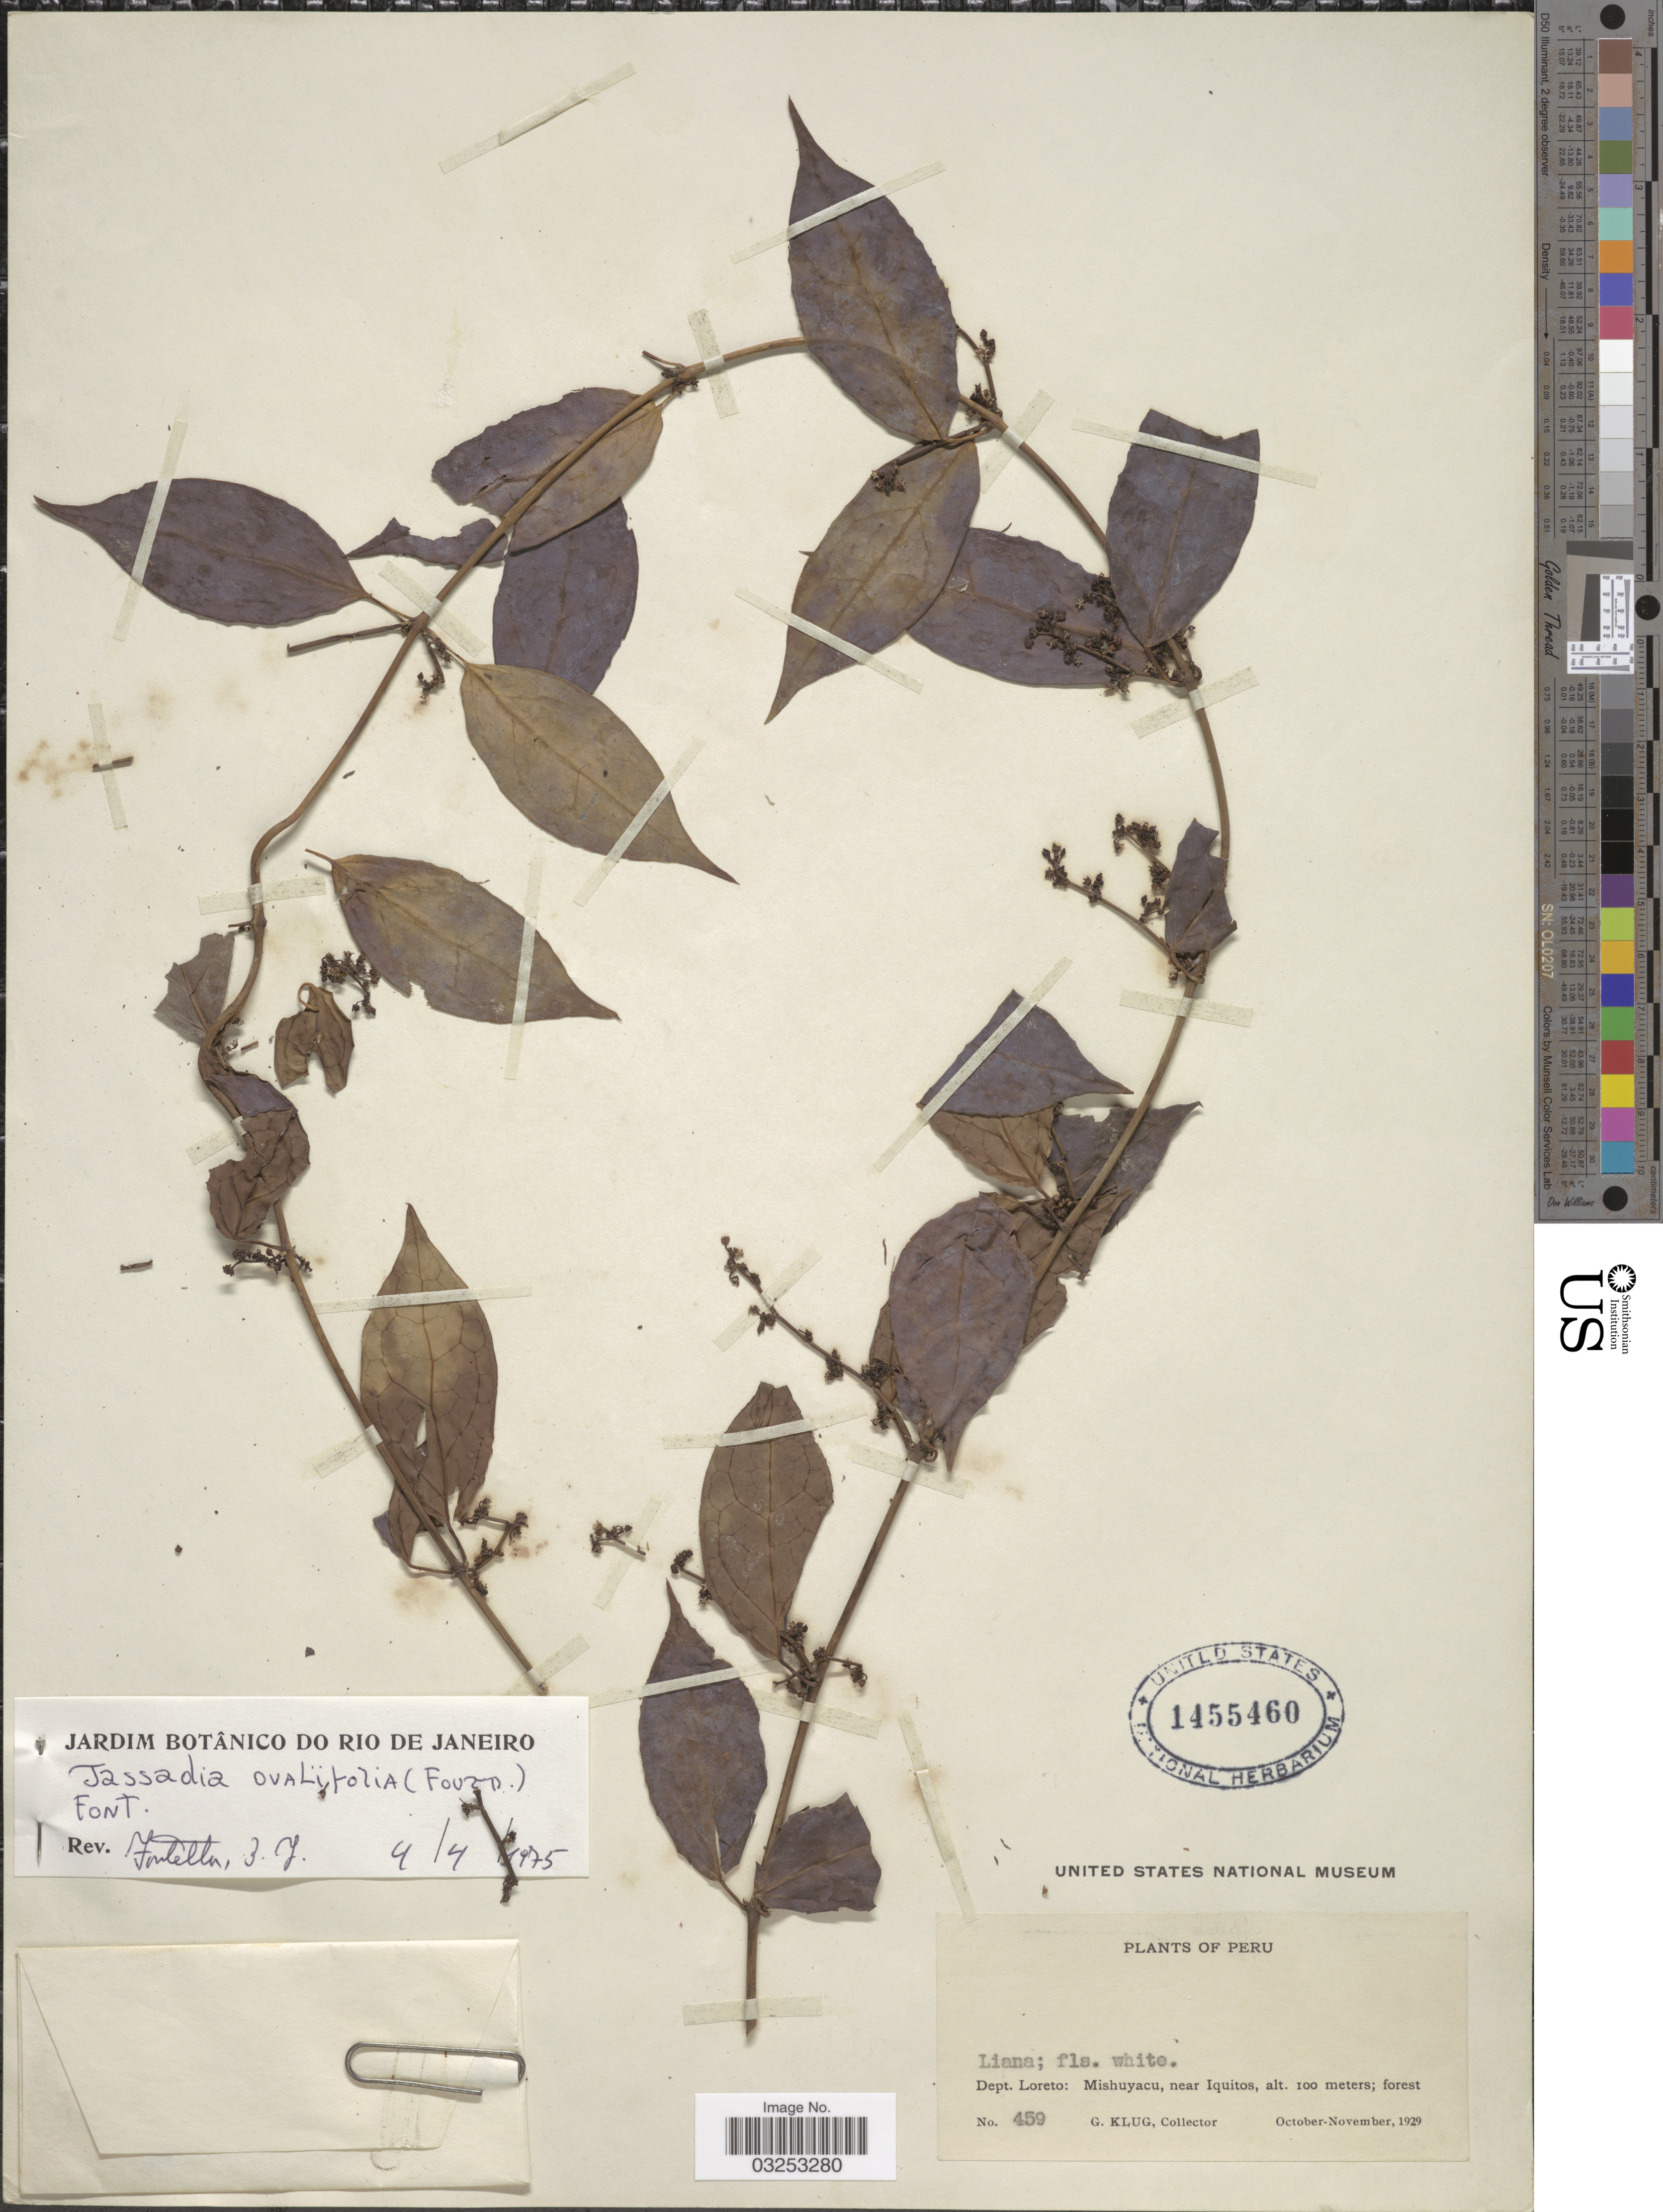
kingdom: Plantae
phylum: Tracheophyta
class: Magnoliopsida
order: Gentianales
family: Apocynaceae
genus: Tassadia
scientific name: Tassadia ovalifolia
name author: (E. Fourn.) Fontella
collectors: G. Klug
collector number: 459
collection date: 1929-10/1929-11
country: Peru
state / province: Loreto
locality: Dept. Loreto: Mishuyacu, near Iquitos.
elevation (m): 100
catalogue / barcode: US 1455460